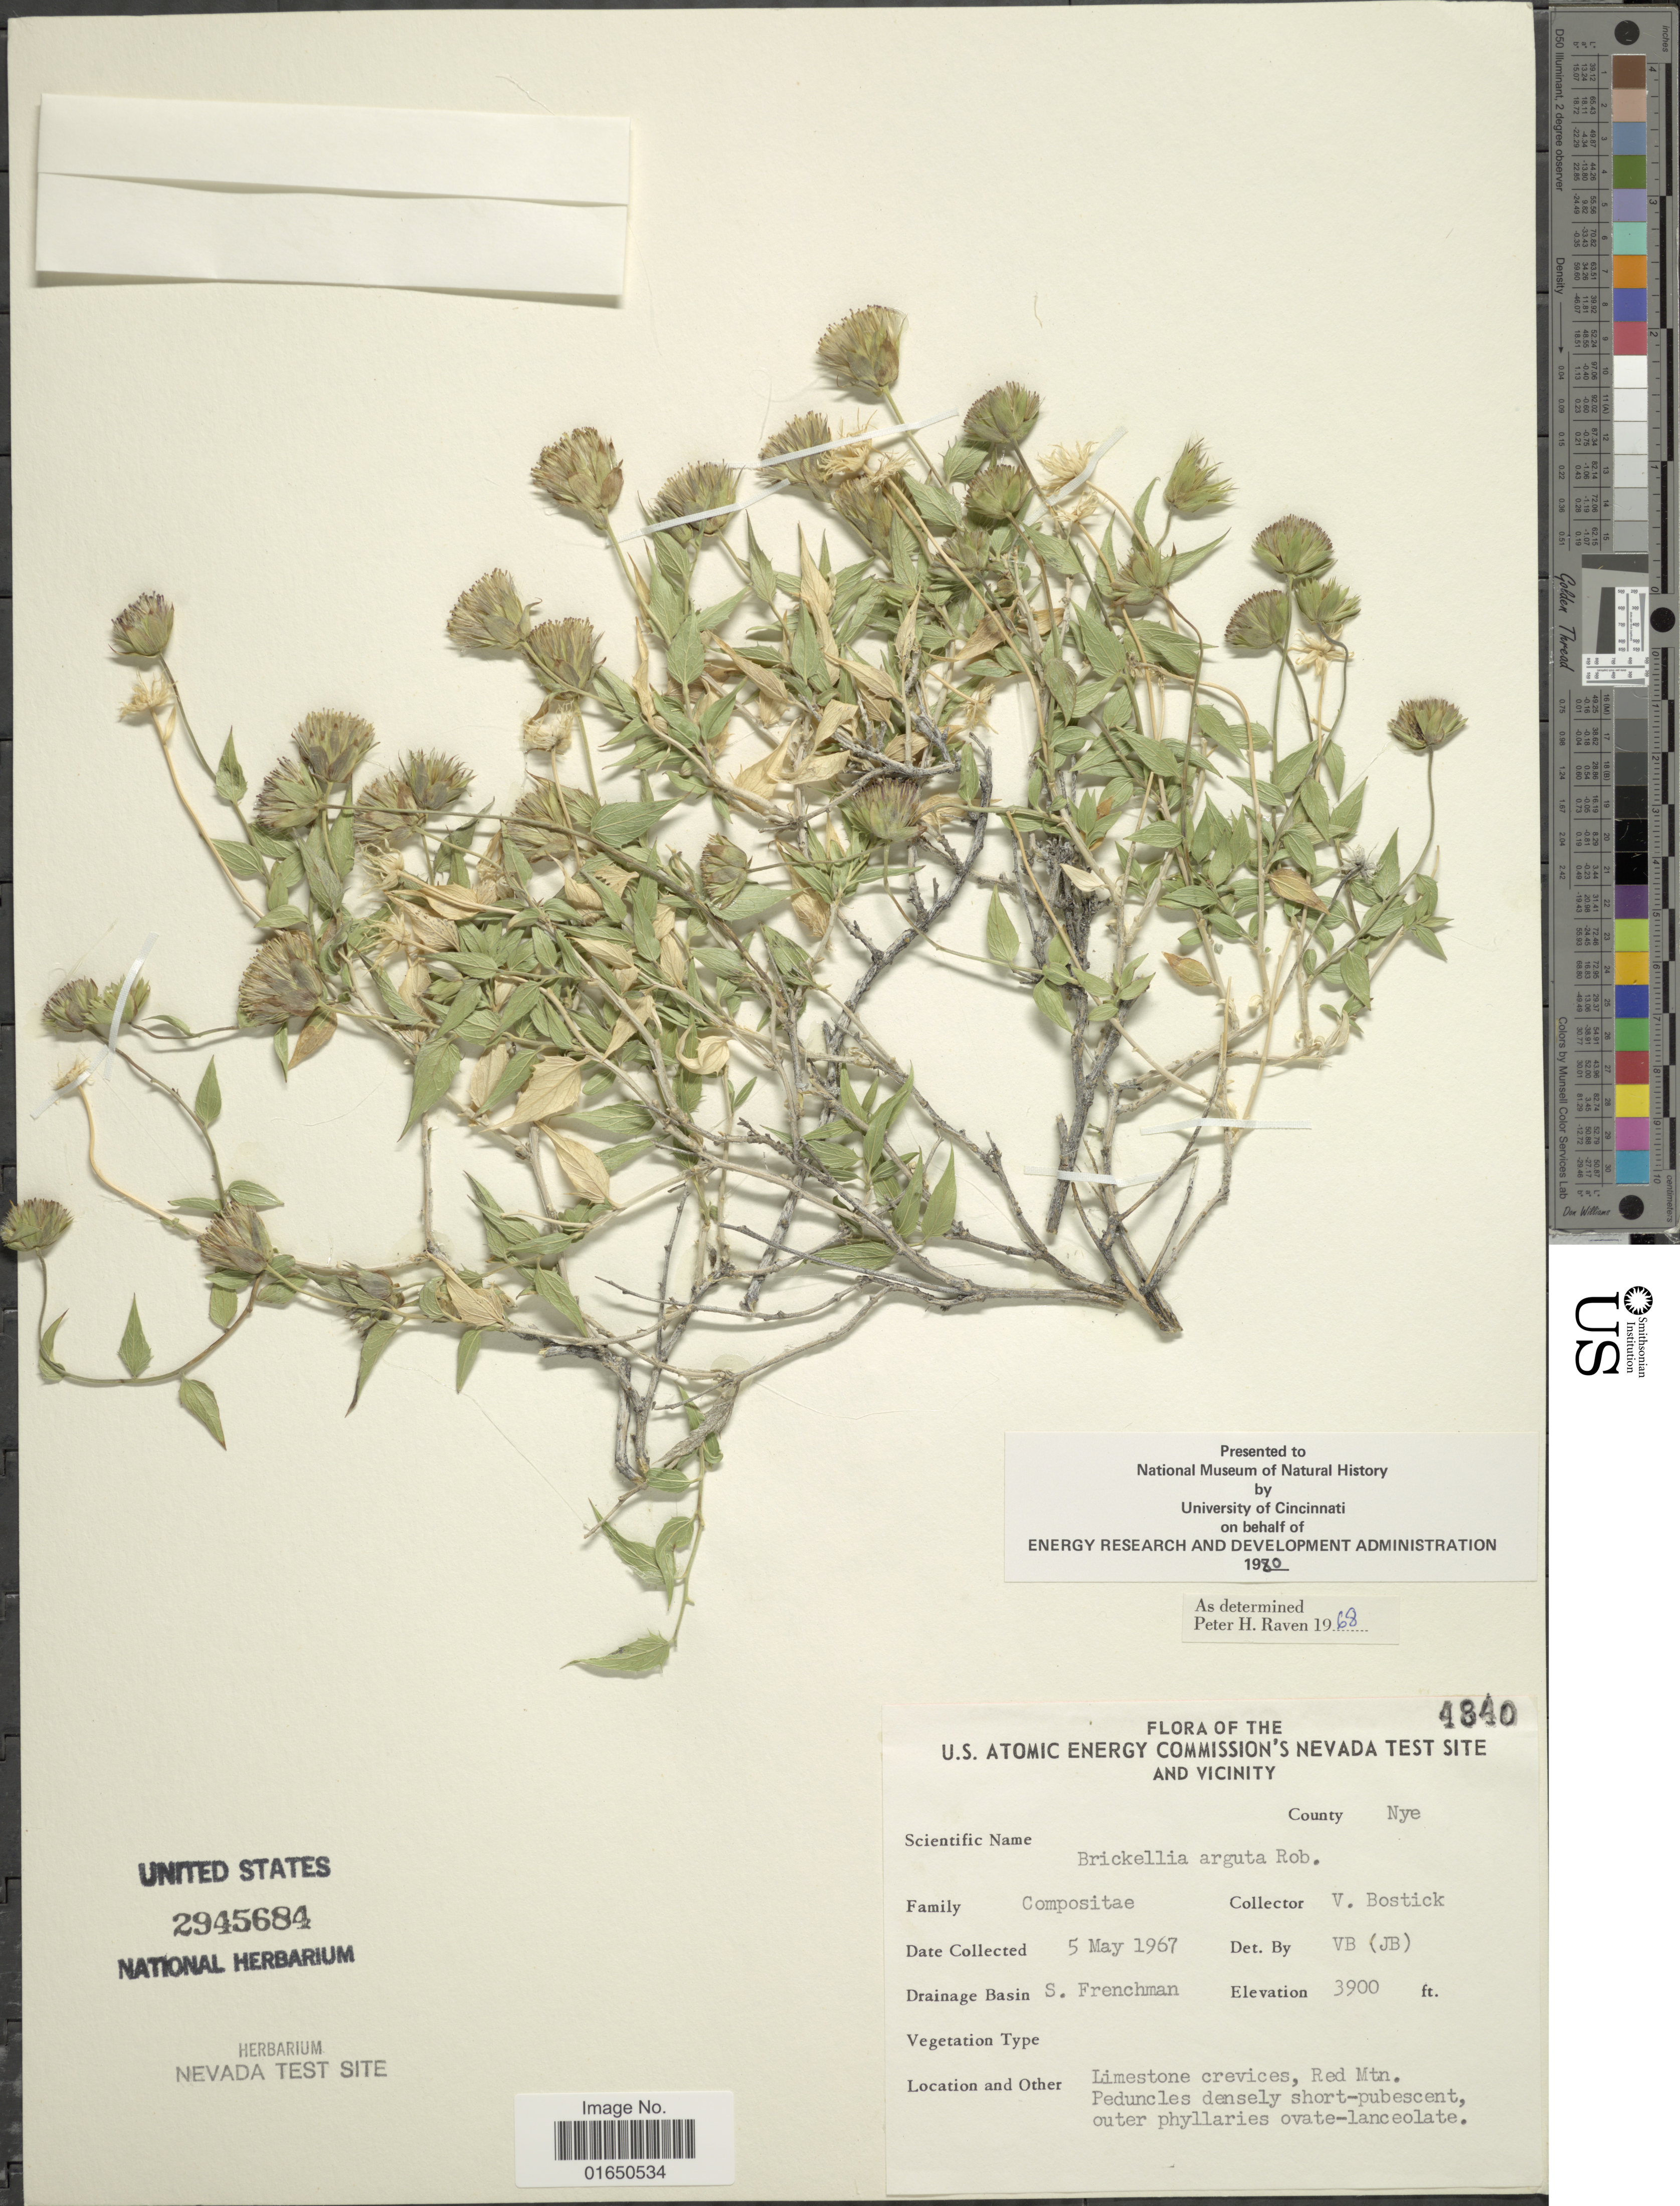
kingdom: Plantae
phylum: Tracheophyta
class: Magnoliopsida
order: Asterales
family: Asteraceae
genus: Brickellia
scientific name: Brickellia arguta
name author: B.L. Rob.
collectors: V. Bostick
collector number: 4840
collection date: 1967-05-05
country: United States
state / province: Nevada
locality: U. S. Atomic Energy Commission's Nevada's test site and vicinity. County Nye. Drainage Basin S. Frenchman. Red. Mtn.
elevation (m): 1189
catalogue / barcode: US 2945684